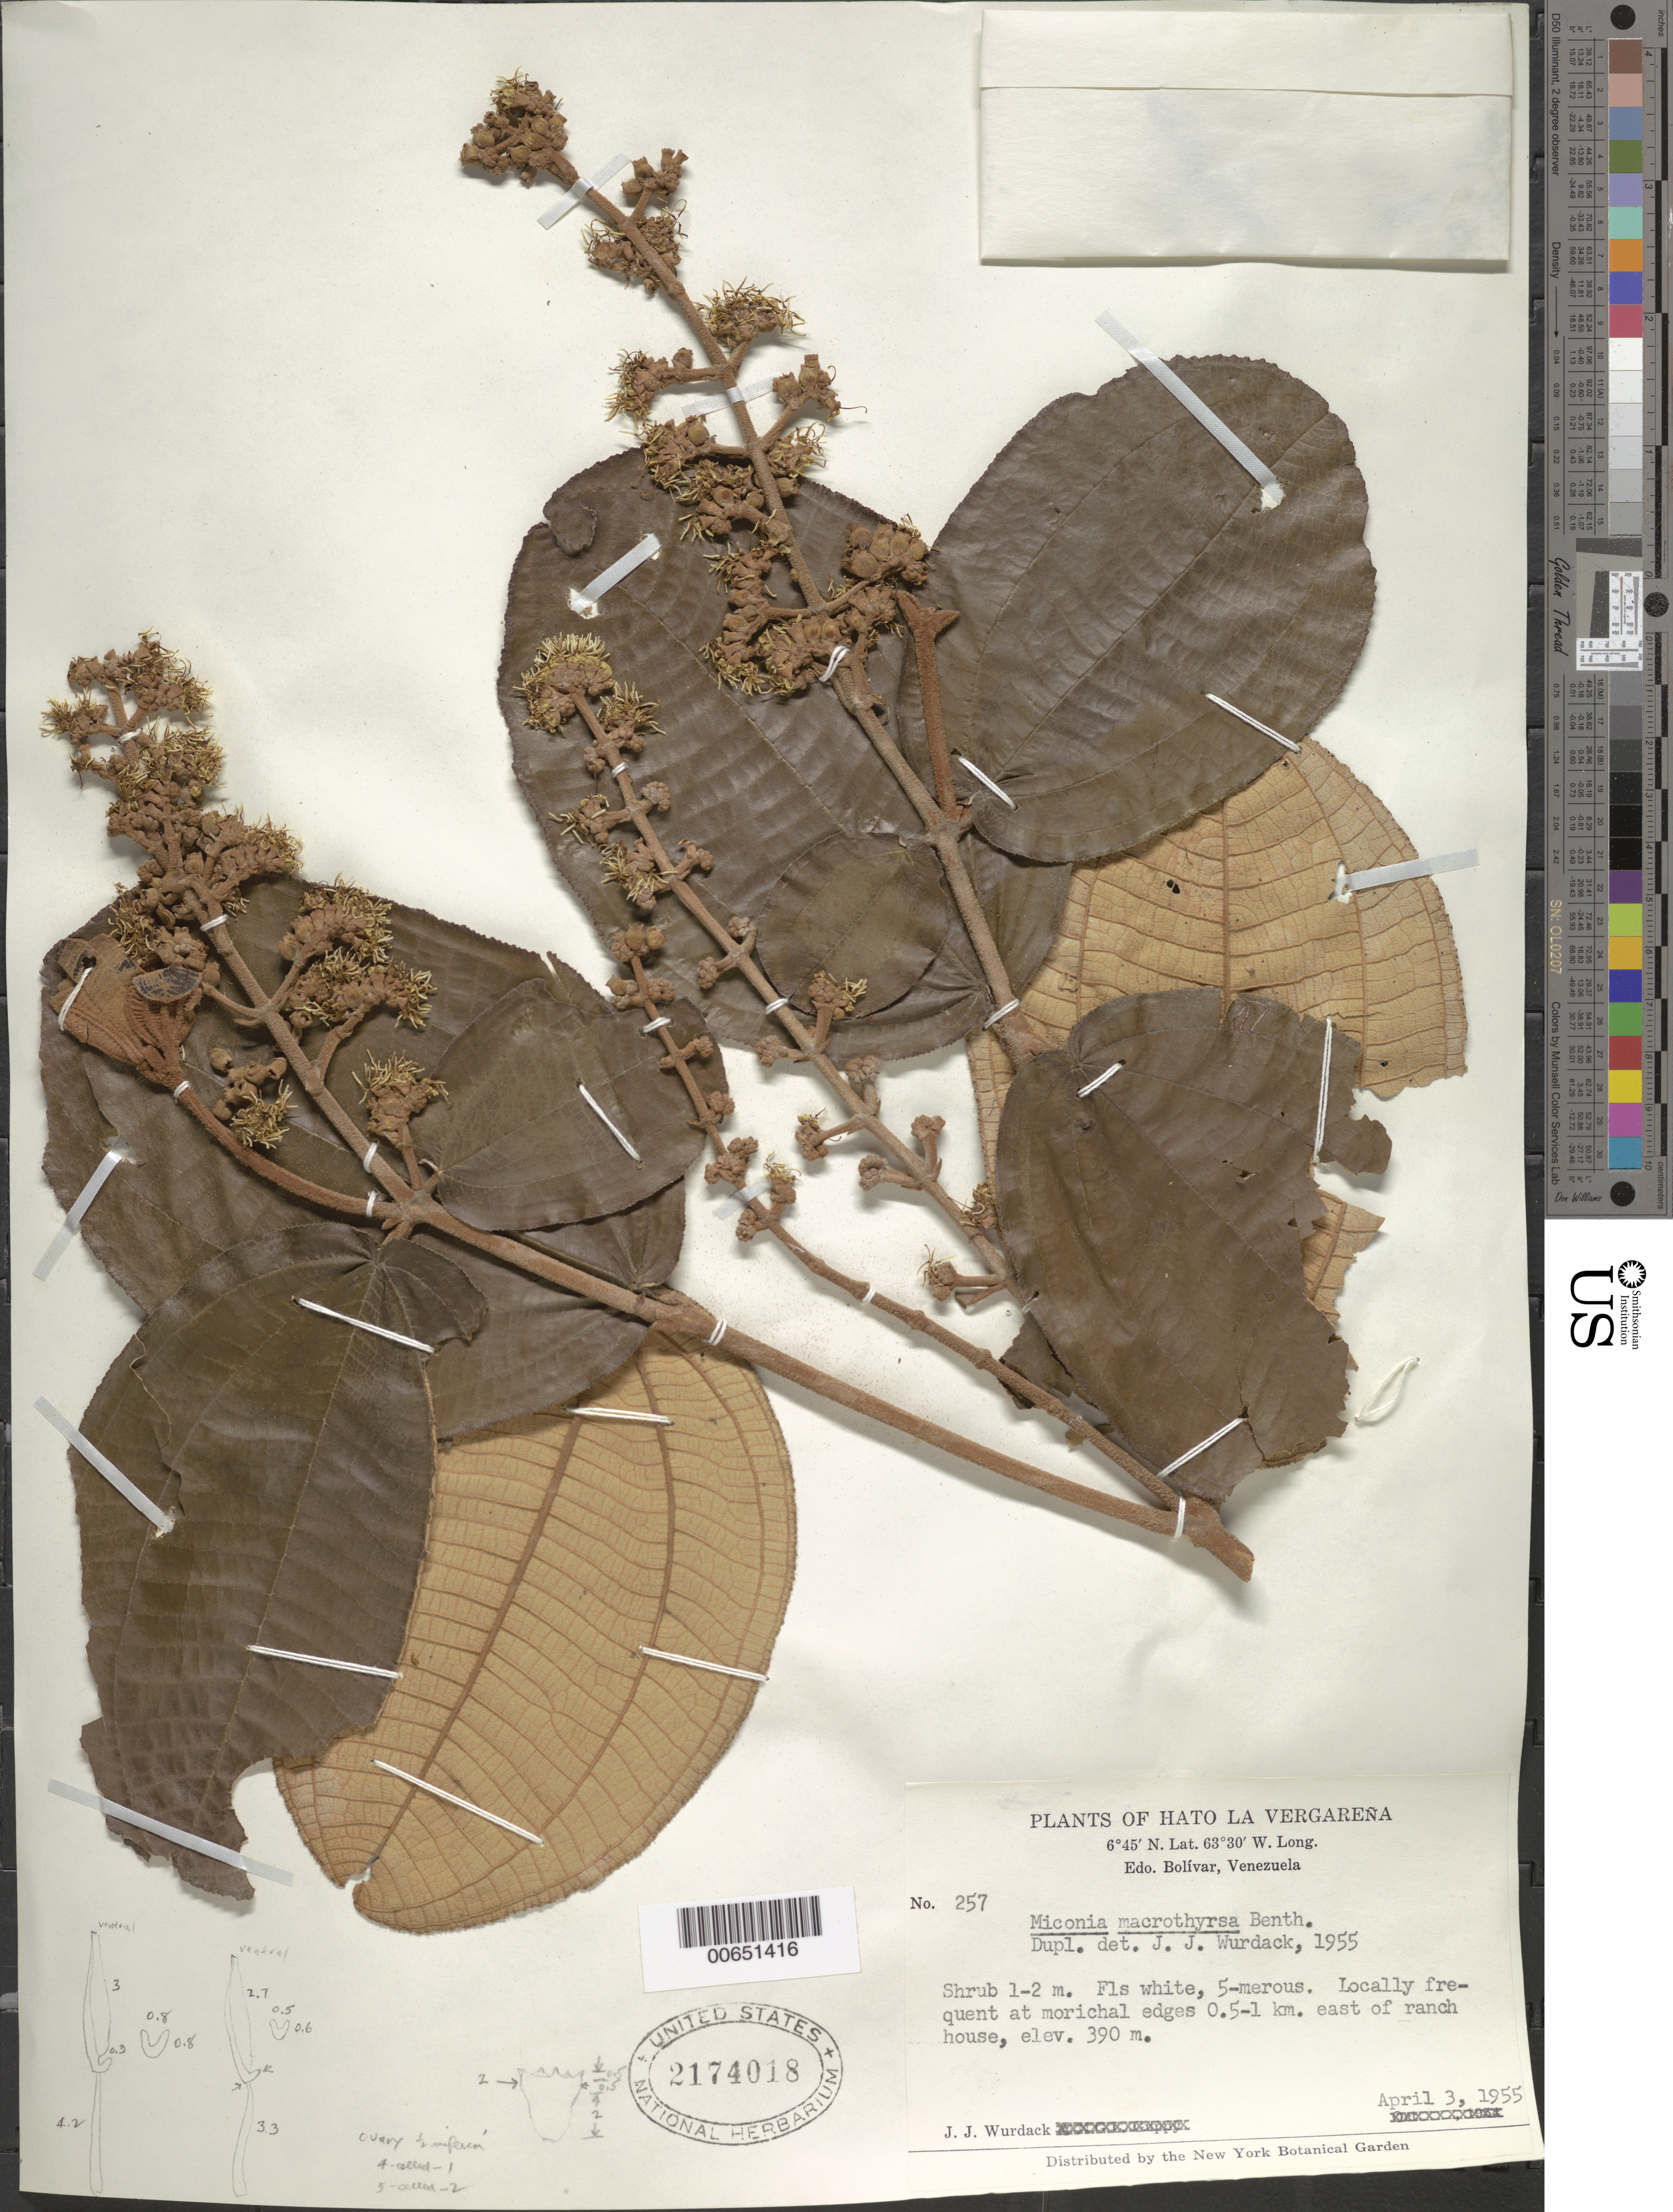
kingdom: Plantae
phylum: Tracheophyta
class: Magnoliopsida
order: Myrtales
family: Melastomataceae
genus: Miconia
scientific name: Miconia macrothyrsa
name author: Benth.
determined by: Wurdack, John J., (US), US (UNITED STATES)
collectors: J. J. Wurdack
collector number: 257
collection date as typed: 3-Apr-55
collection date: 1955-04-03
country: Venezuela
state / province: Bolívar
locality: Hato La Vergarena, 0.5-1 km E of ranch house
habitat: Morichal edges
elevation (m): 390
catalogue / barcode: US 2174018